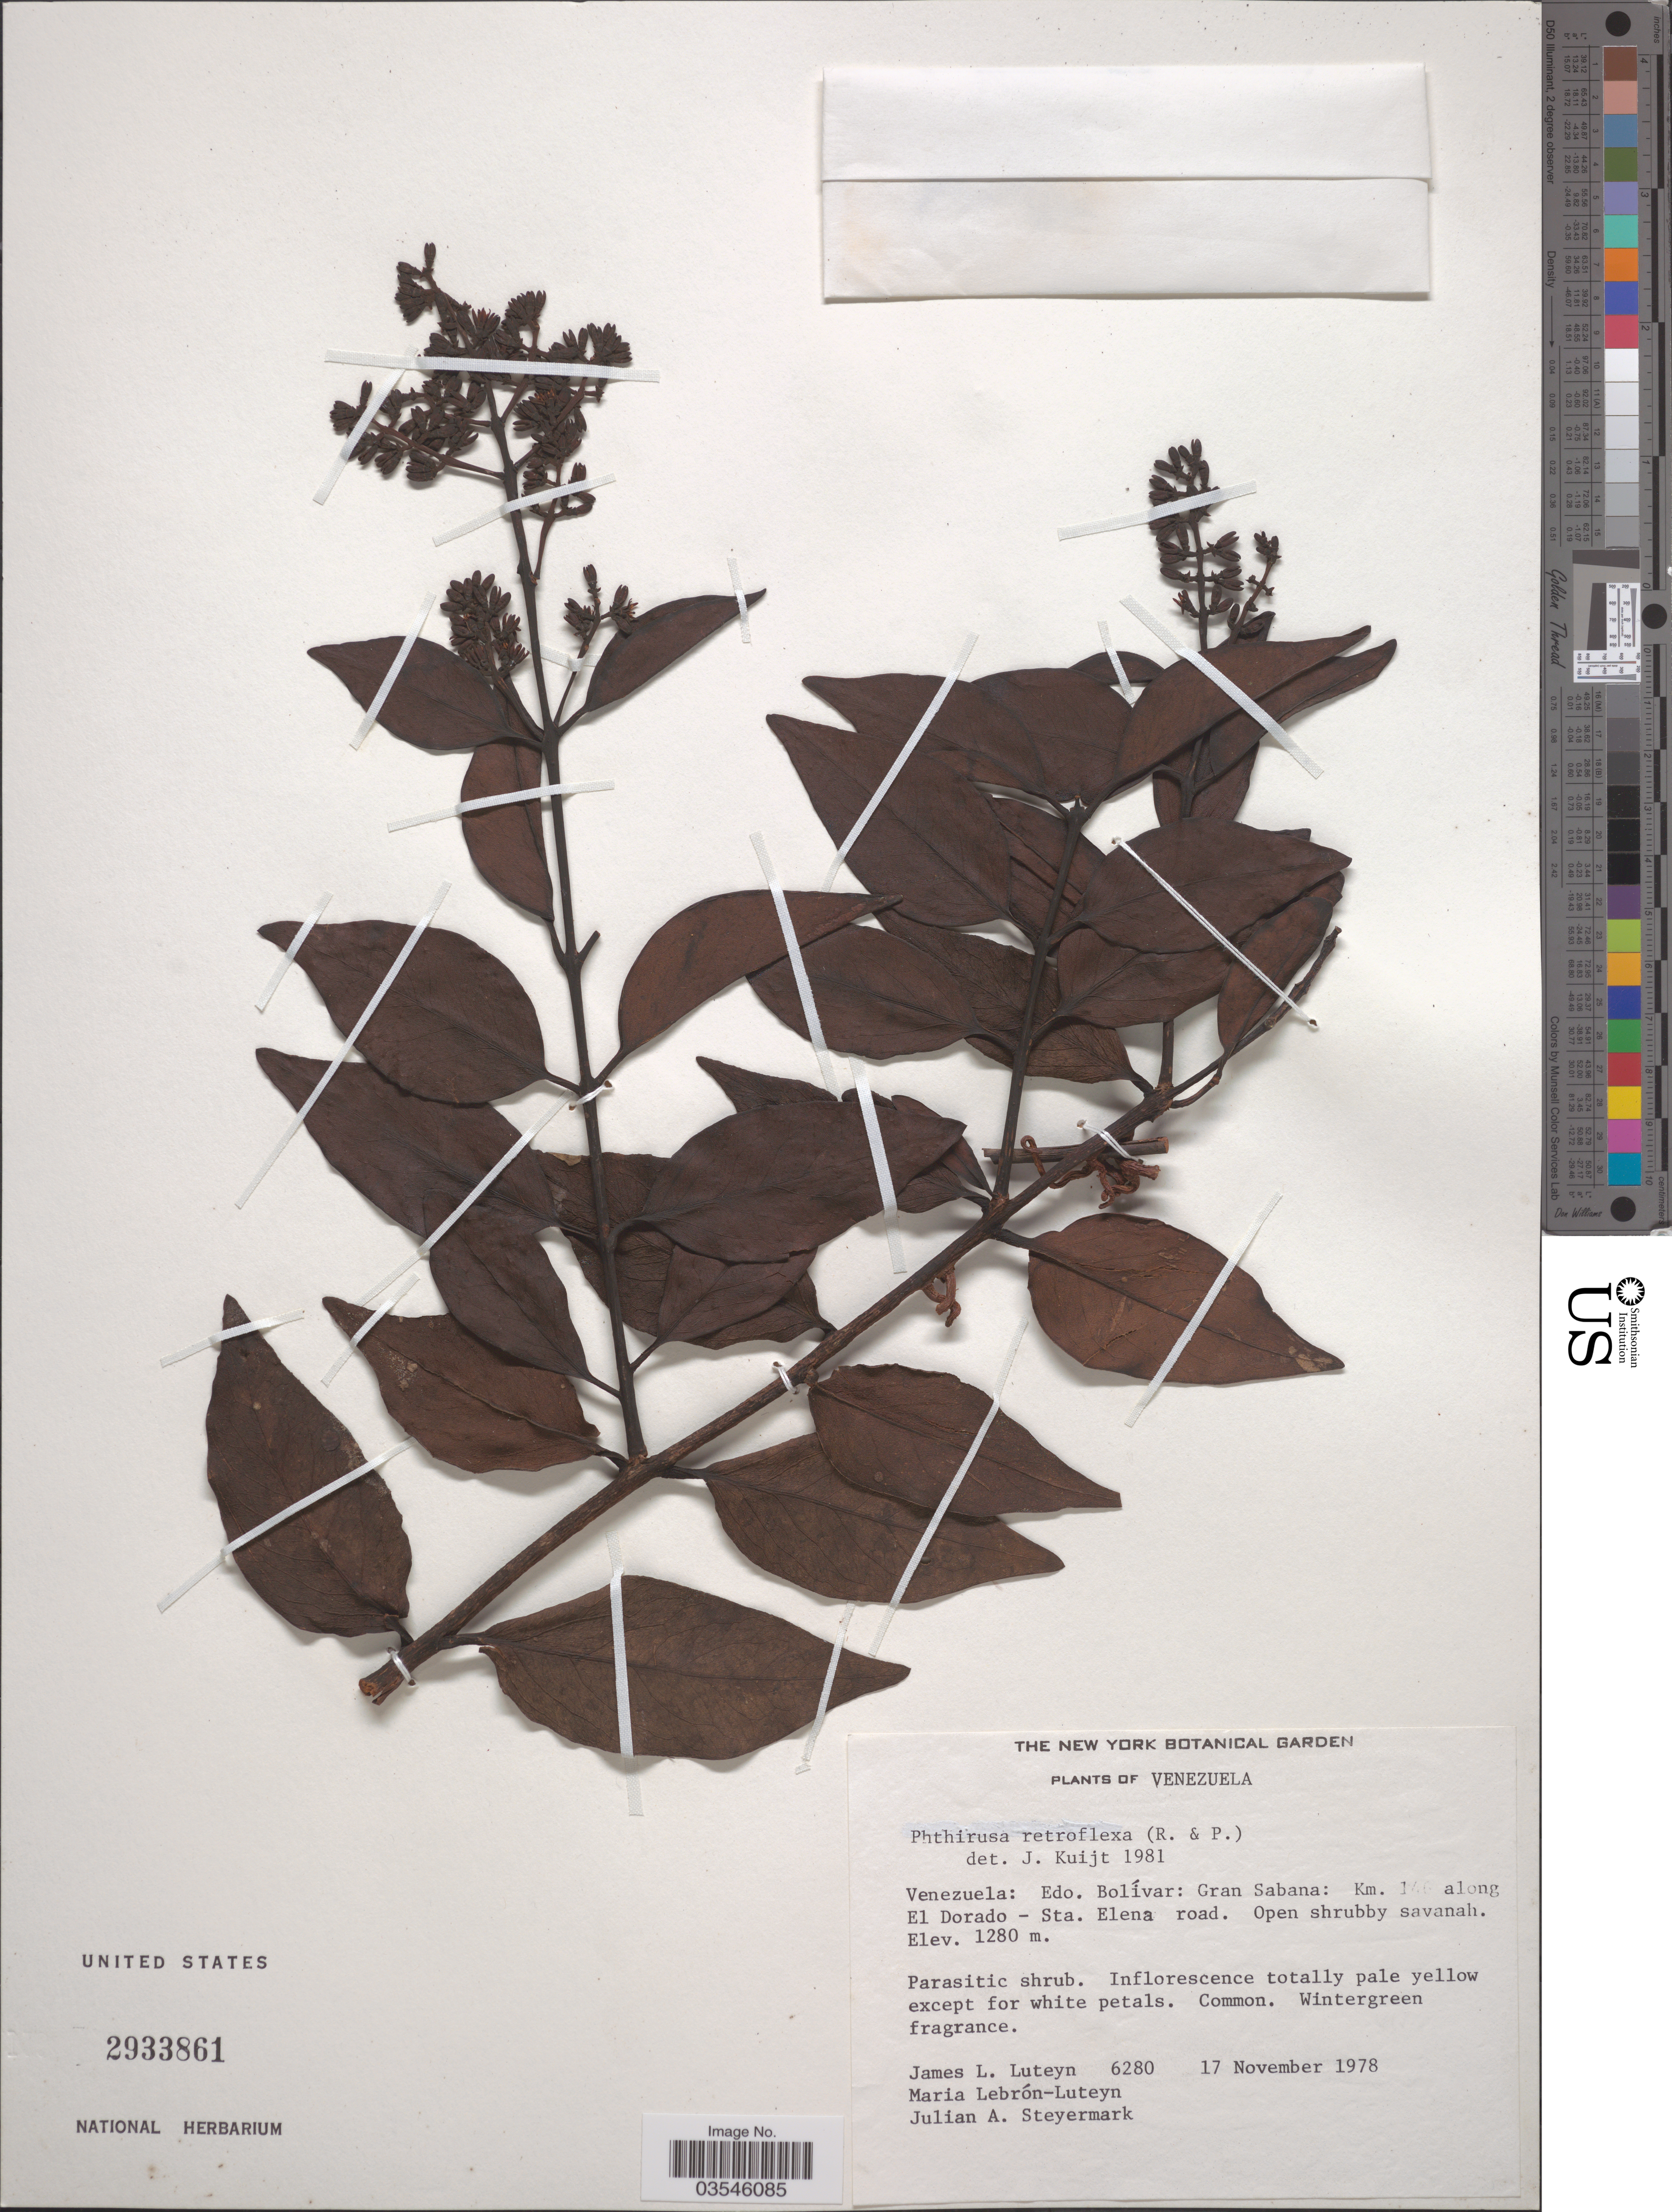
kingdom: Plantae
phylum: Tracheophyta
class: Magnoliopsida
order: Santalales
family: Loranthaceae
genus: Phthirusa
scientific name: Phthirusa retroflexa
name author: (Ruiz & Pav.) Kuijt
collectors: J. L. Luteyn, M. L. Lebrón-Luteyn & J. Steyermark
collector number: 6280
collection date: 1978-11-17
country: Venezuela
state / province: Bolivar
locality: Gran Sabana: Km. 146 along El Dorado - Sta. Elena road.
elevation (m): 1280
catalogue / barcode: US 2933861